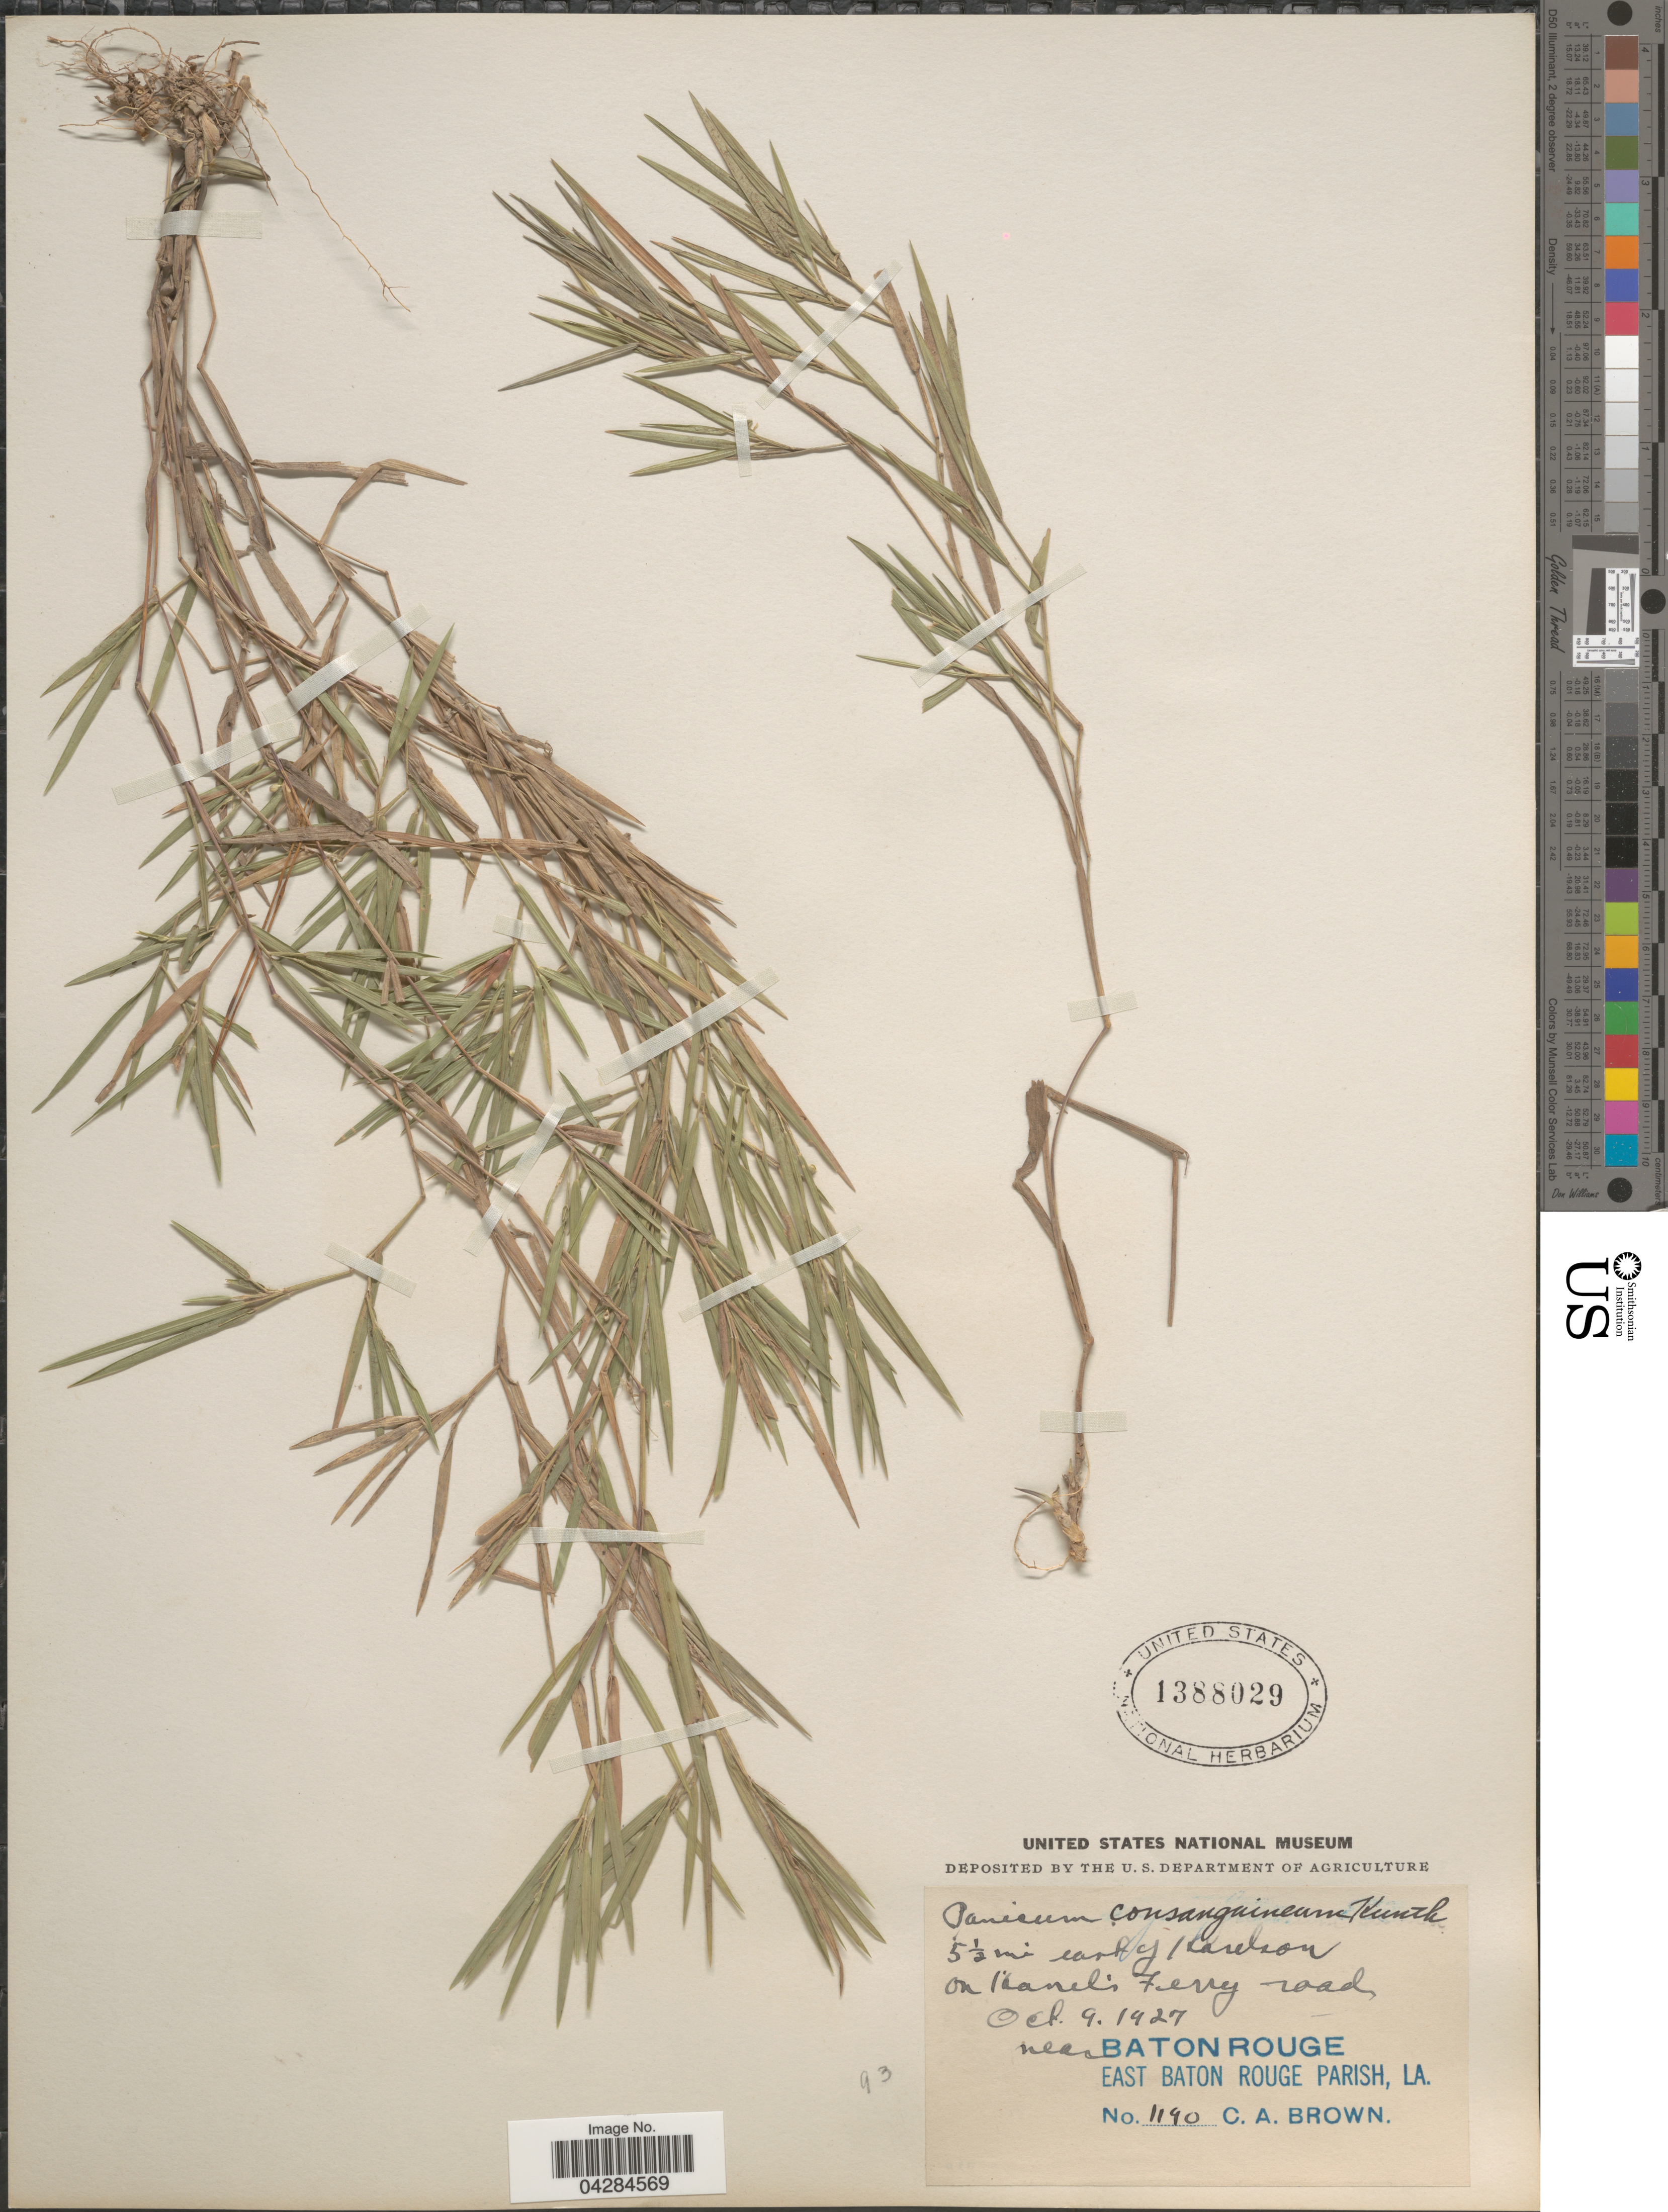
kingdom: Plantae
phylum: Tracheophyta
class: Liliopsida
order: Poales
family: Poaceae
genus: Dichanthelium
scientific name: Dichanthelium ovale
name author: (Elliott) Gould & C.A. Clark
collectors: C. A. Brown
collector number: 1140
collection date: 1927-10-09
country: United States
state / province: Louisiana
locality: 5½ mi east of Harelson on Harrel's Ferry road. Near Baton Rouge. East Baton Rouge Parish.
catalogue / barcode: US 1388029